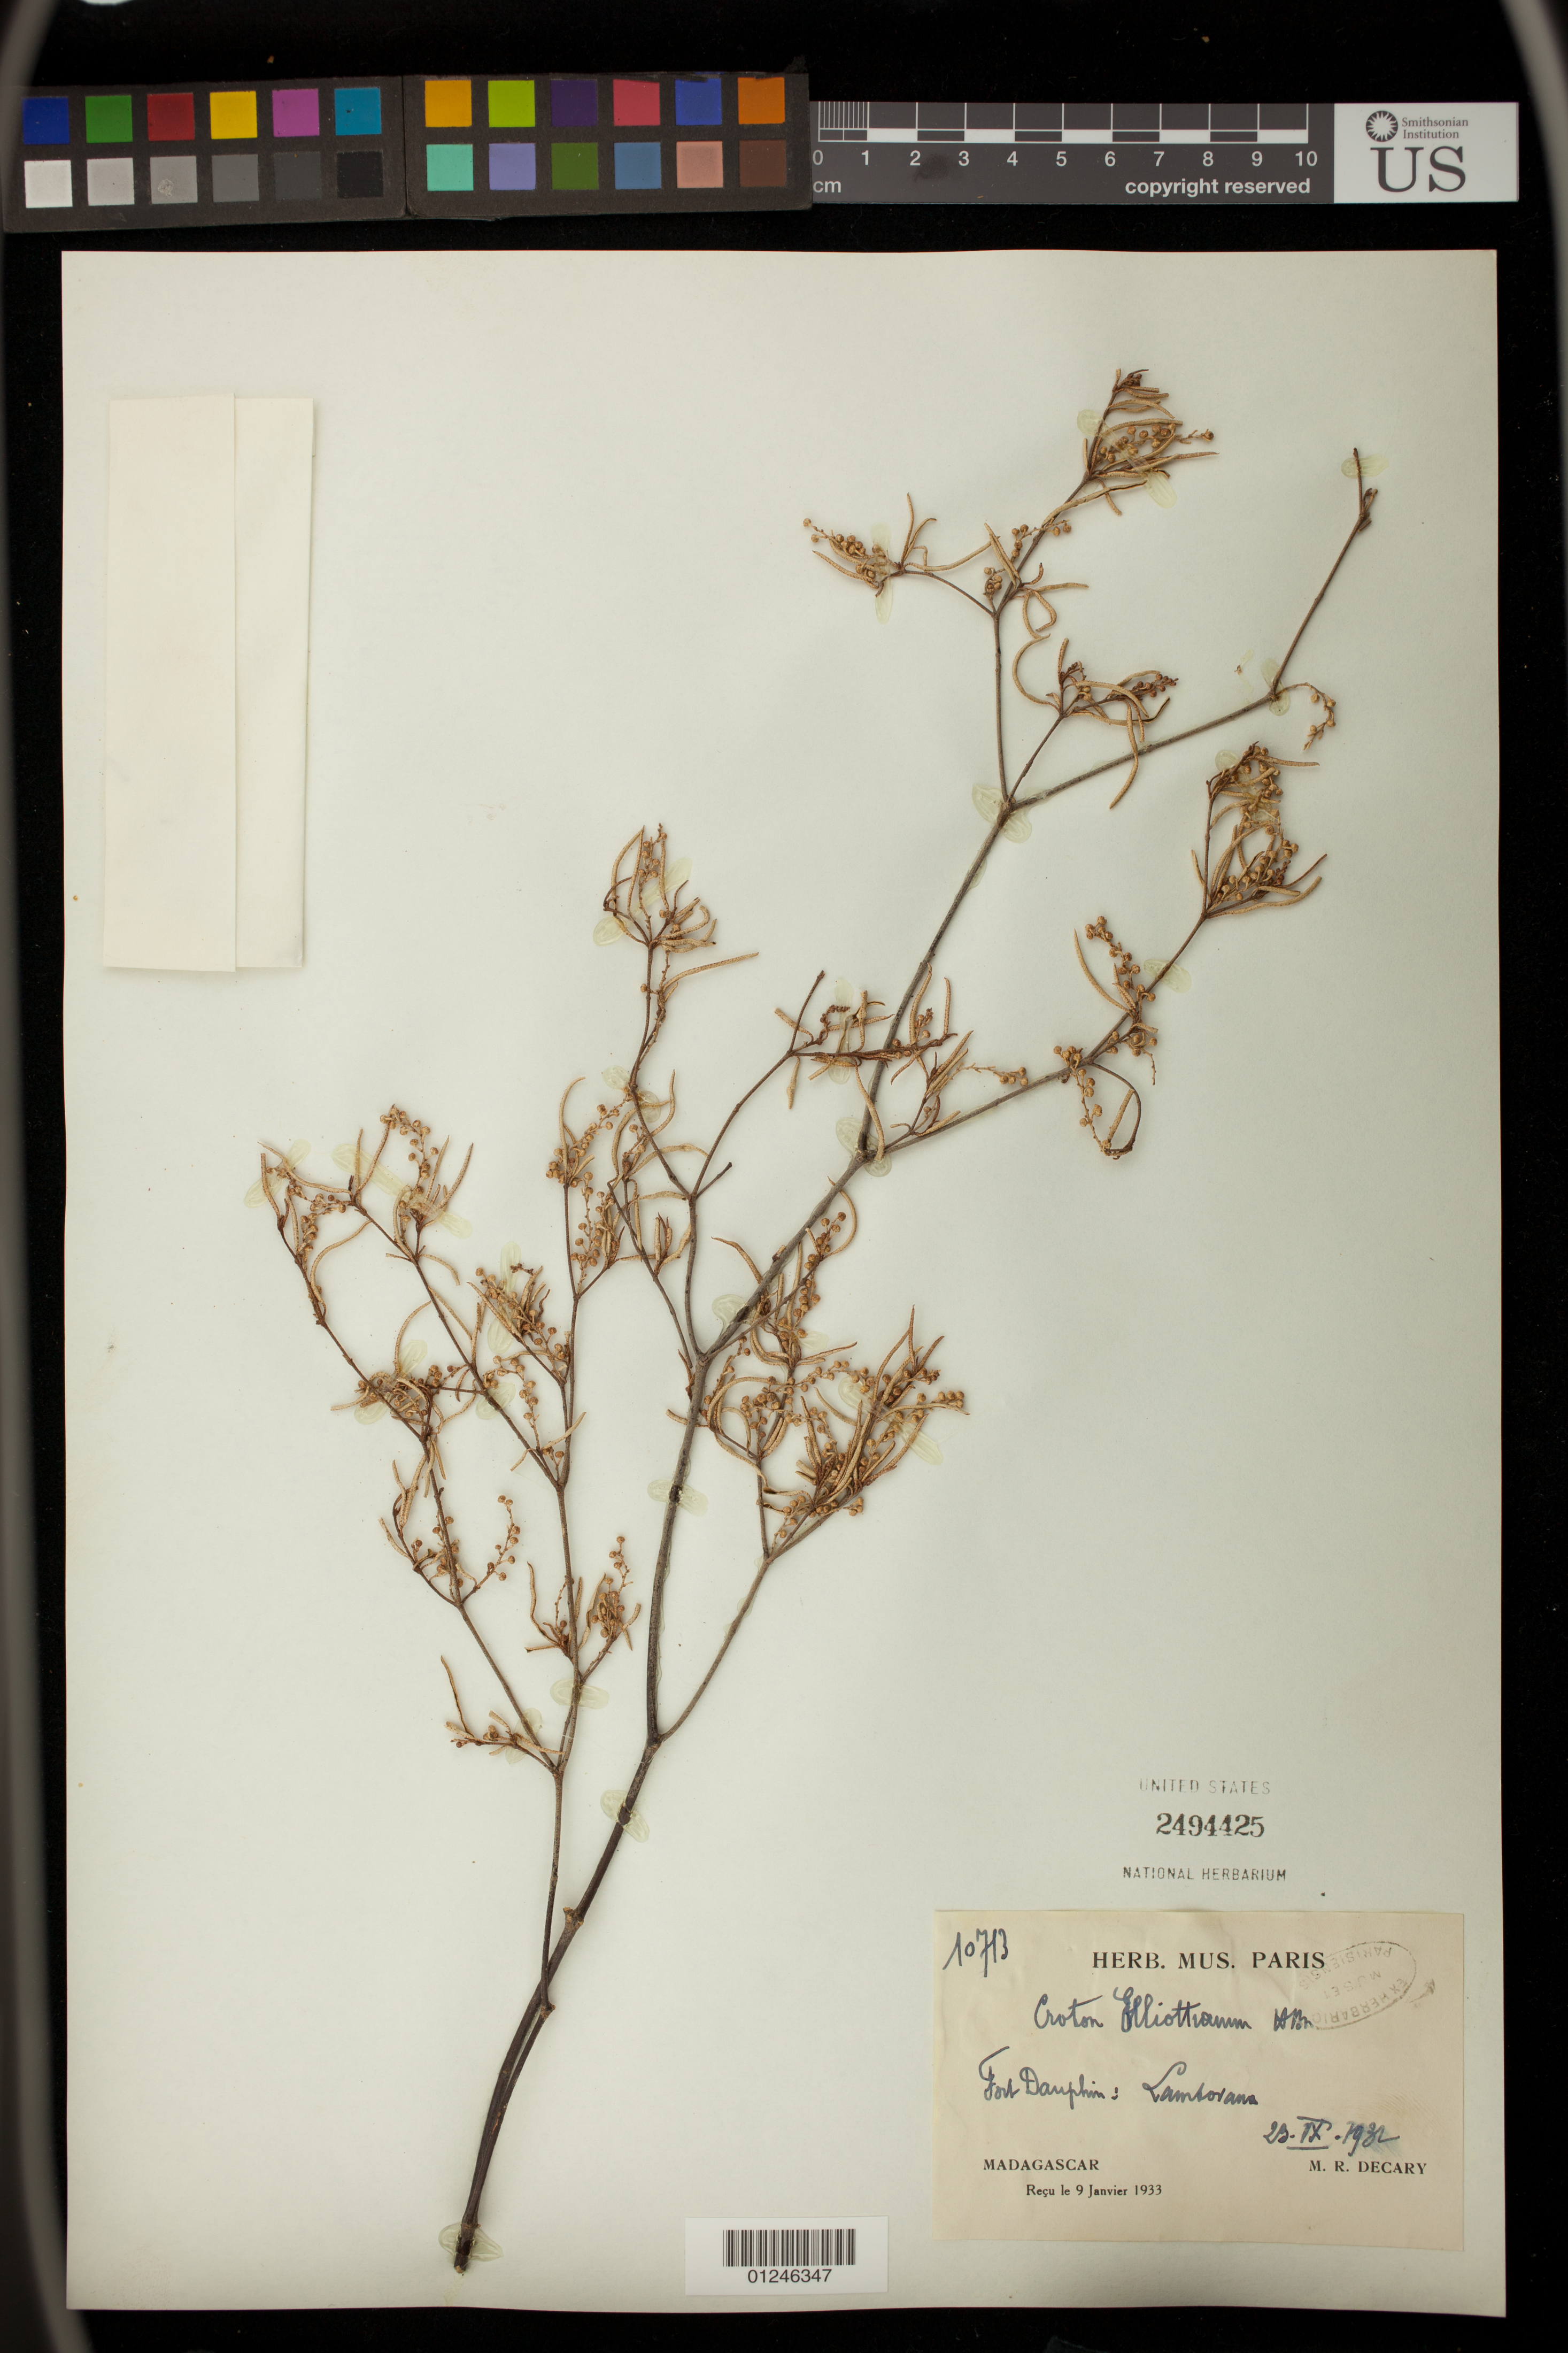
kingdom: Plantae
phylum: Tracheophyta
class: Magnoliopsida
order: Malpighiales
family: Euphorbiaceae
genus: Croton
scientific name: Croton elliotianus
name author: Baill.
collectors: R. Decary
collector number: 10713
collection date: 1932-09-23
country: Madagascar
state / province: Anosy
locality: Fort Dauphin: Lambovana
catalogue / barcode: US 2494425